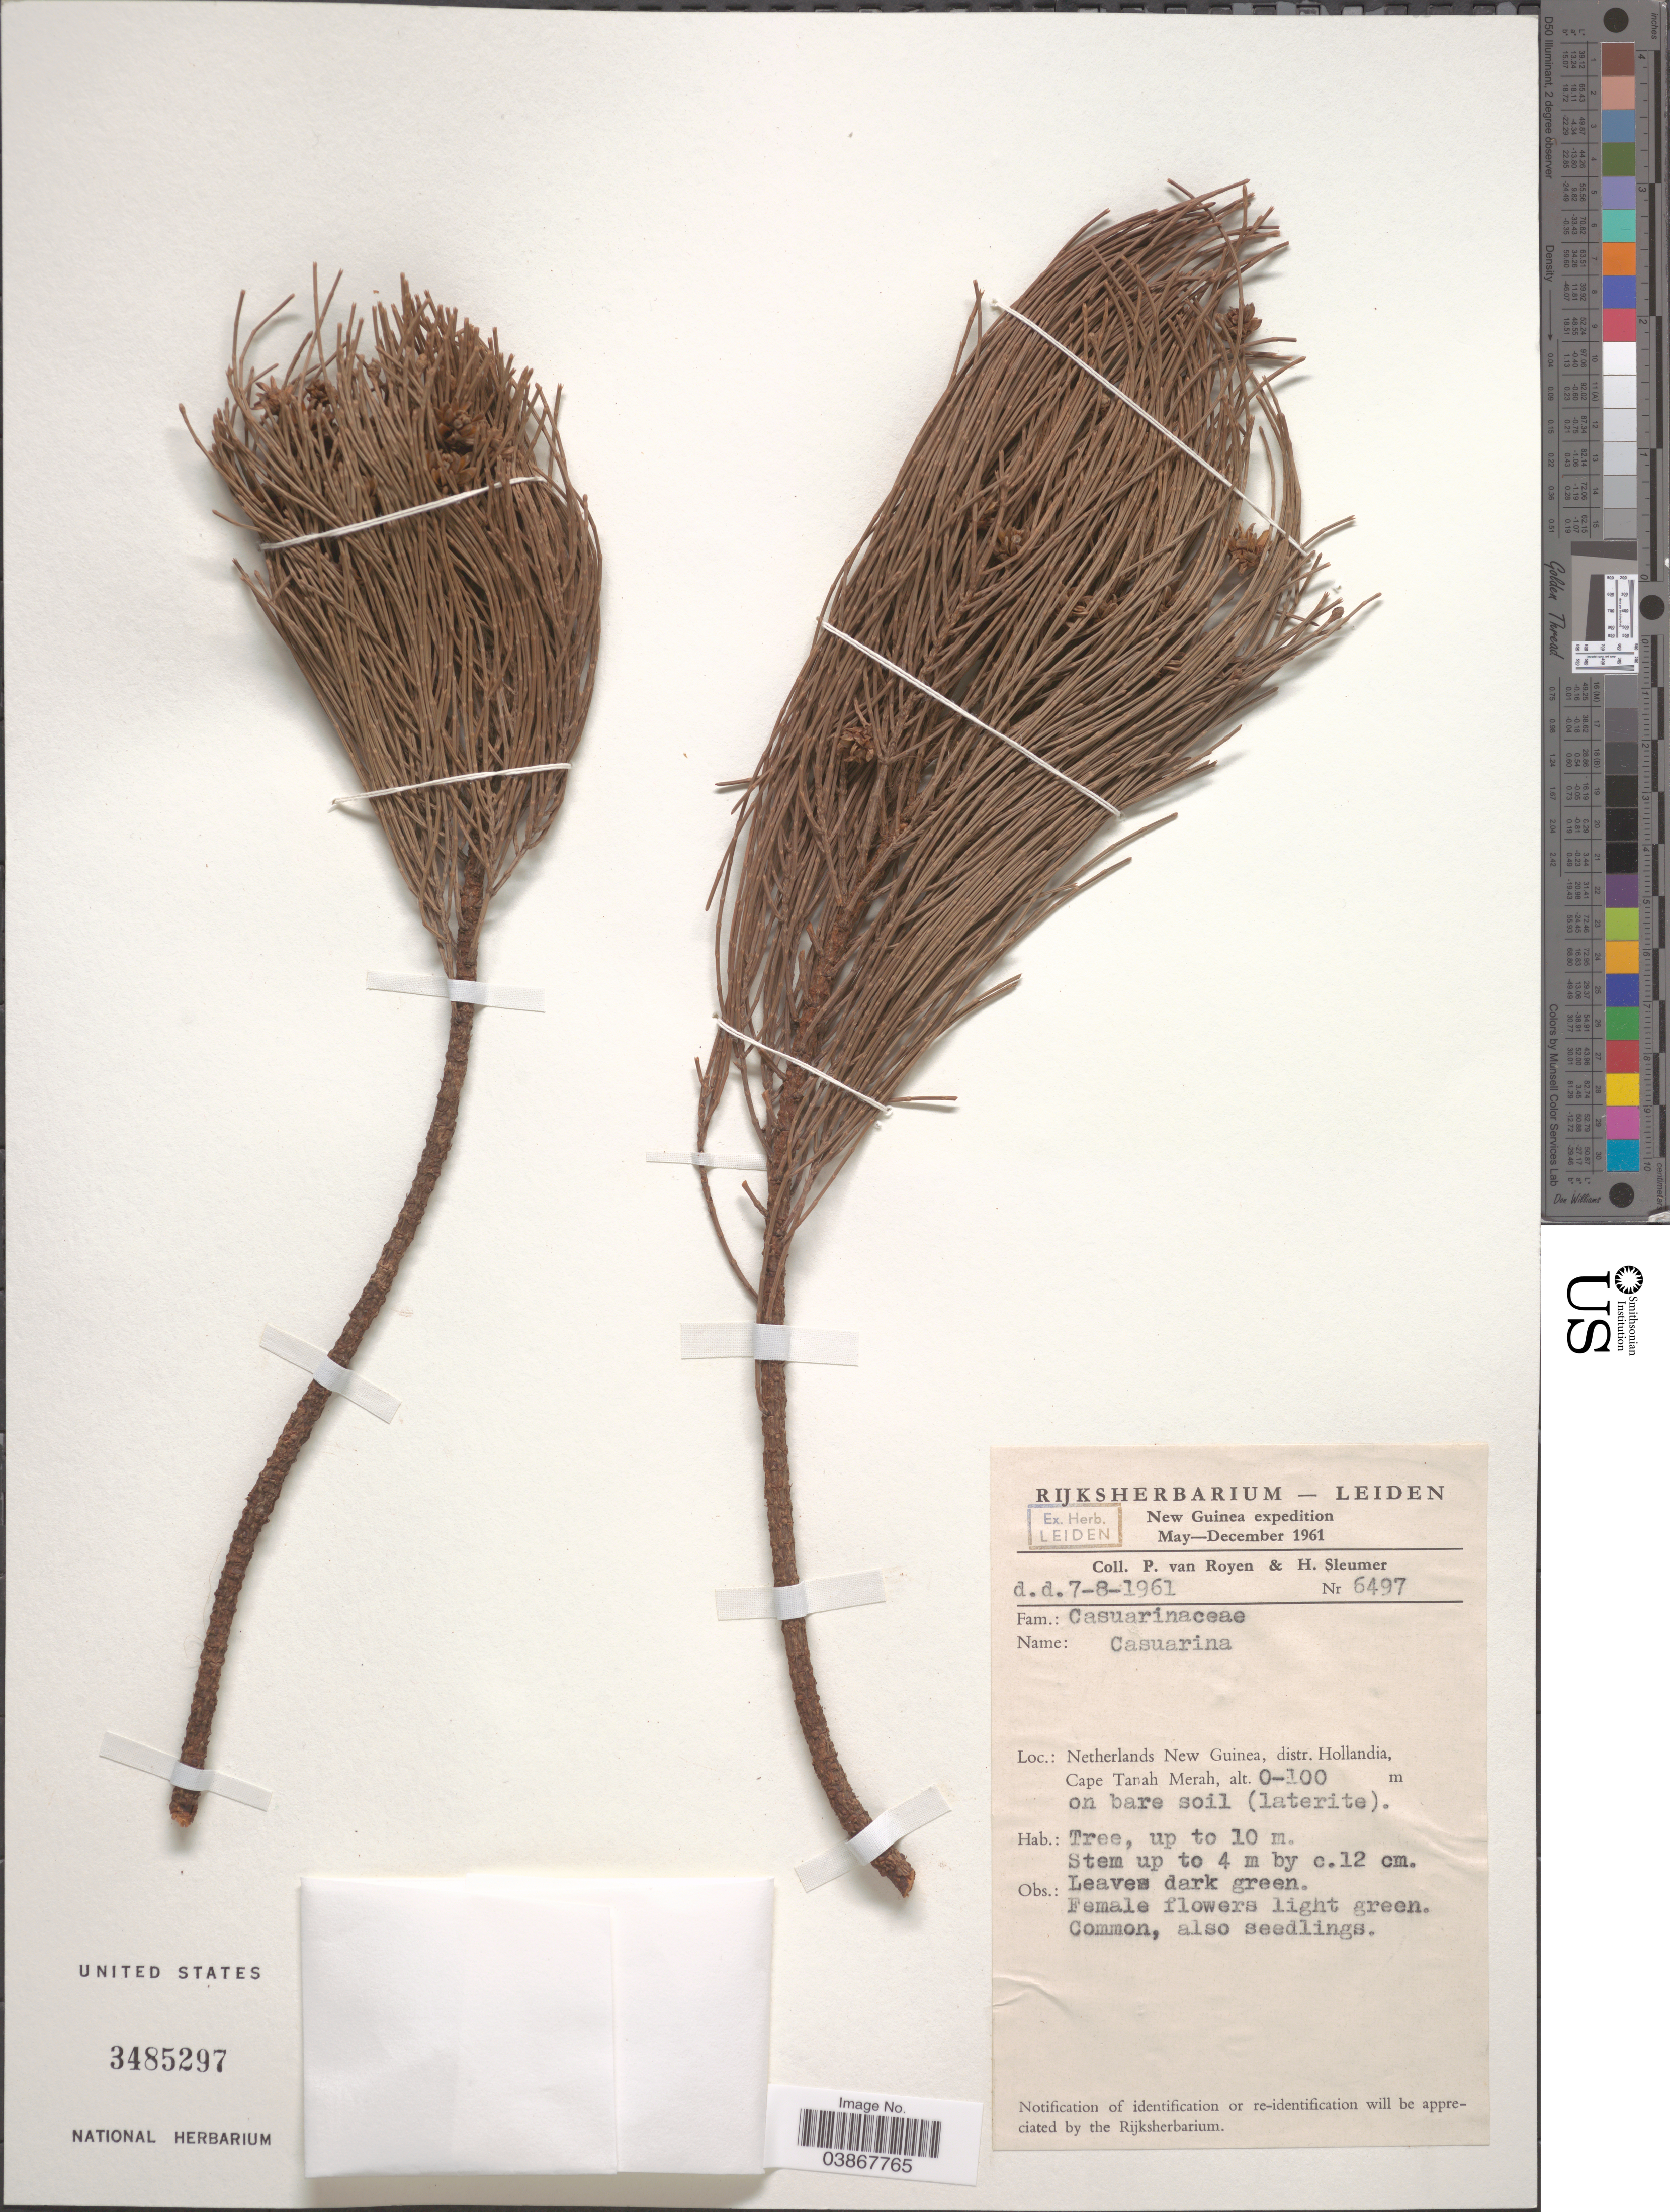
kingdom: Plantae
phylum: Tracheophyta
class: Magnoliopsida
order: Fagales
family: Casuarinaceae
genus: Casuarina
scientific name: Casuarina sp.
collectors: P. van Royen & H. O. Sleumer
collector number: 6497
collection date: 1961-08-07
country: Indonesia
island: New Guinea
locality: Netherlands New Guinea, distr. Hollandia, Cape Tanah Merah.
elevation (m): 0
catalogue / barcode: US 3485297